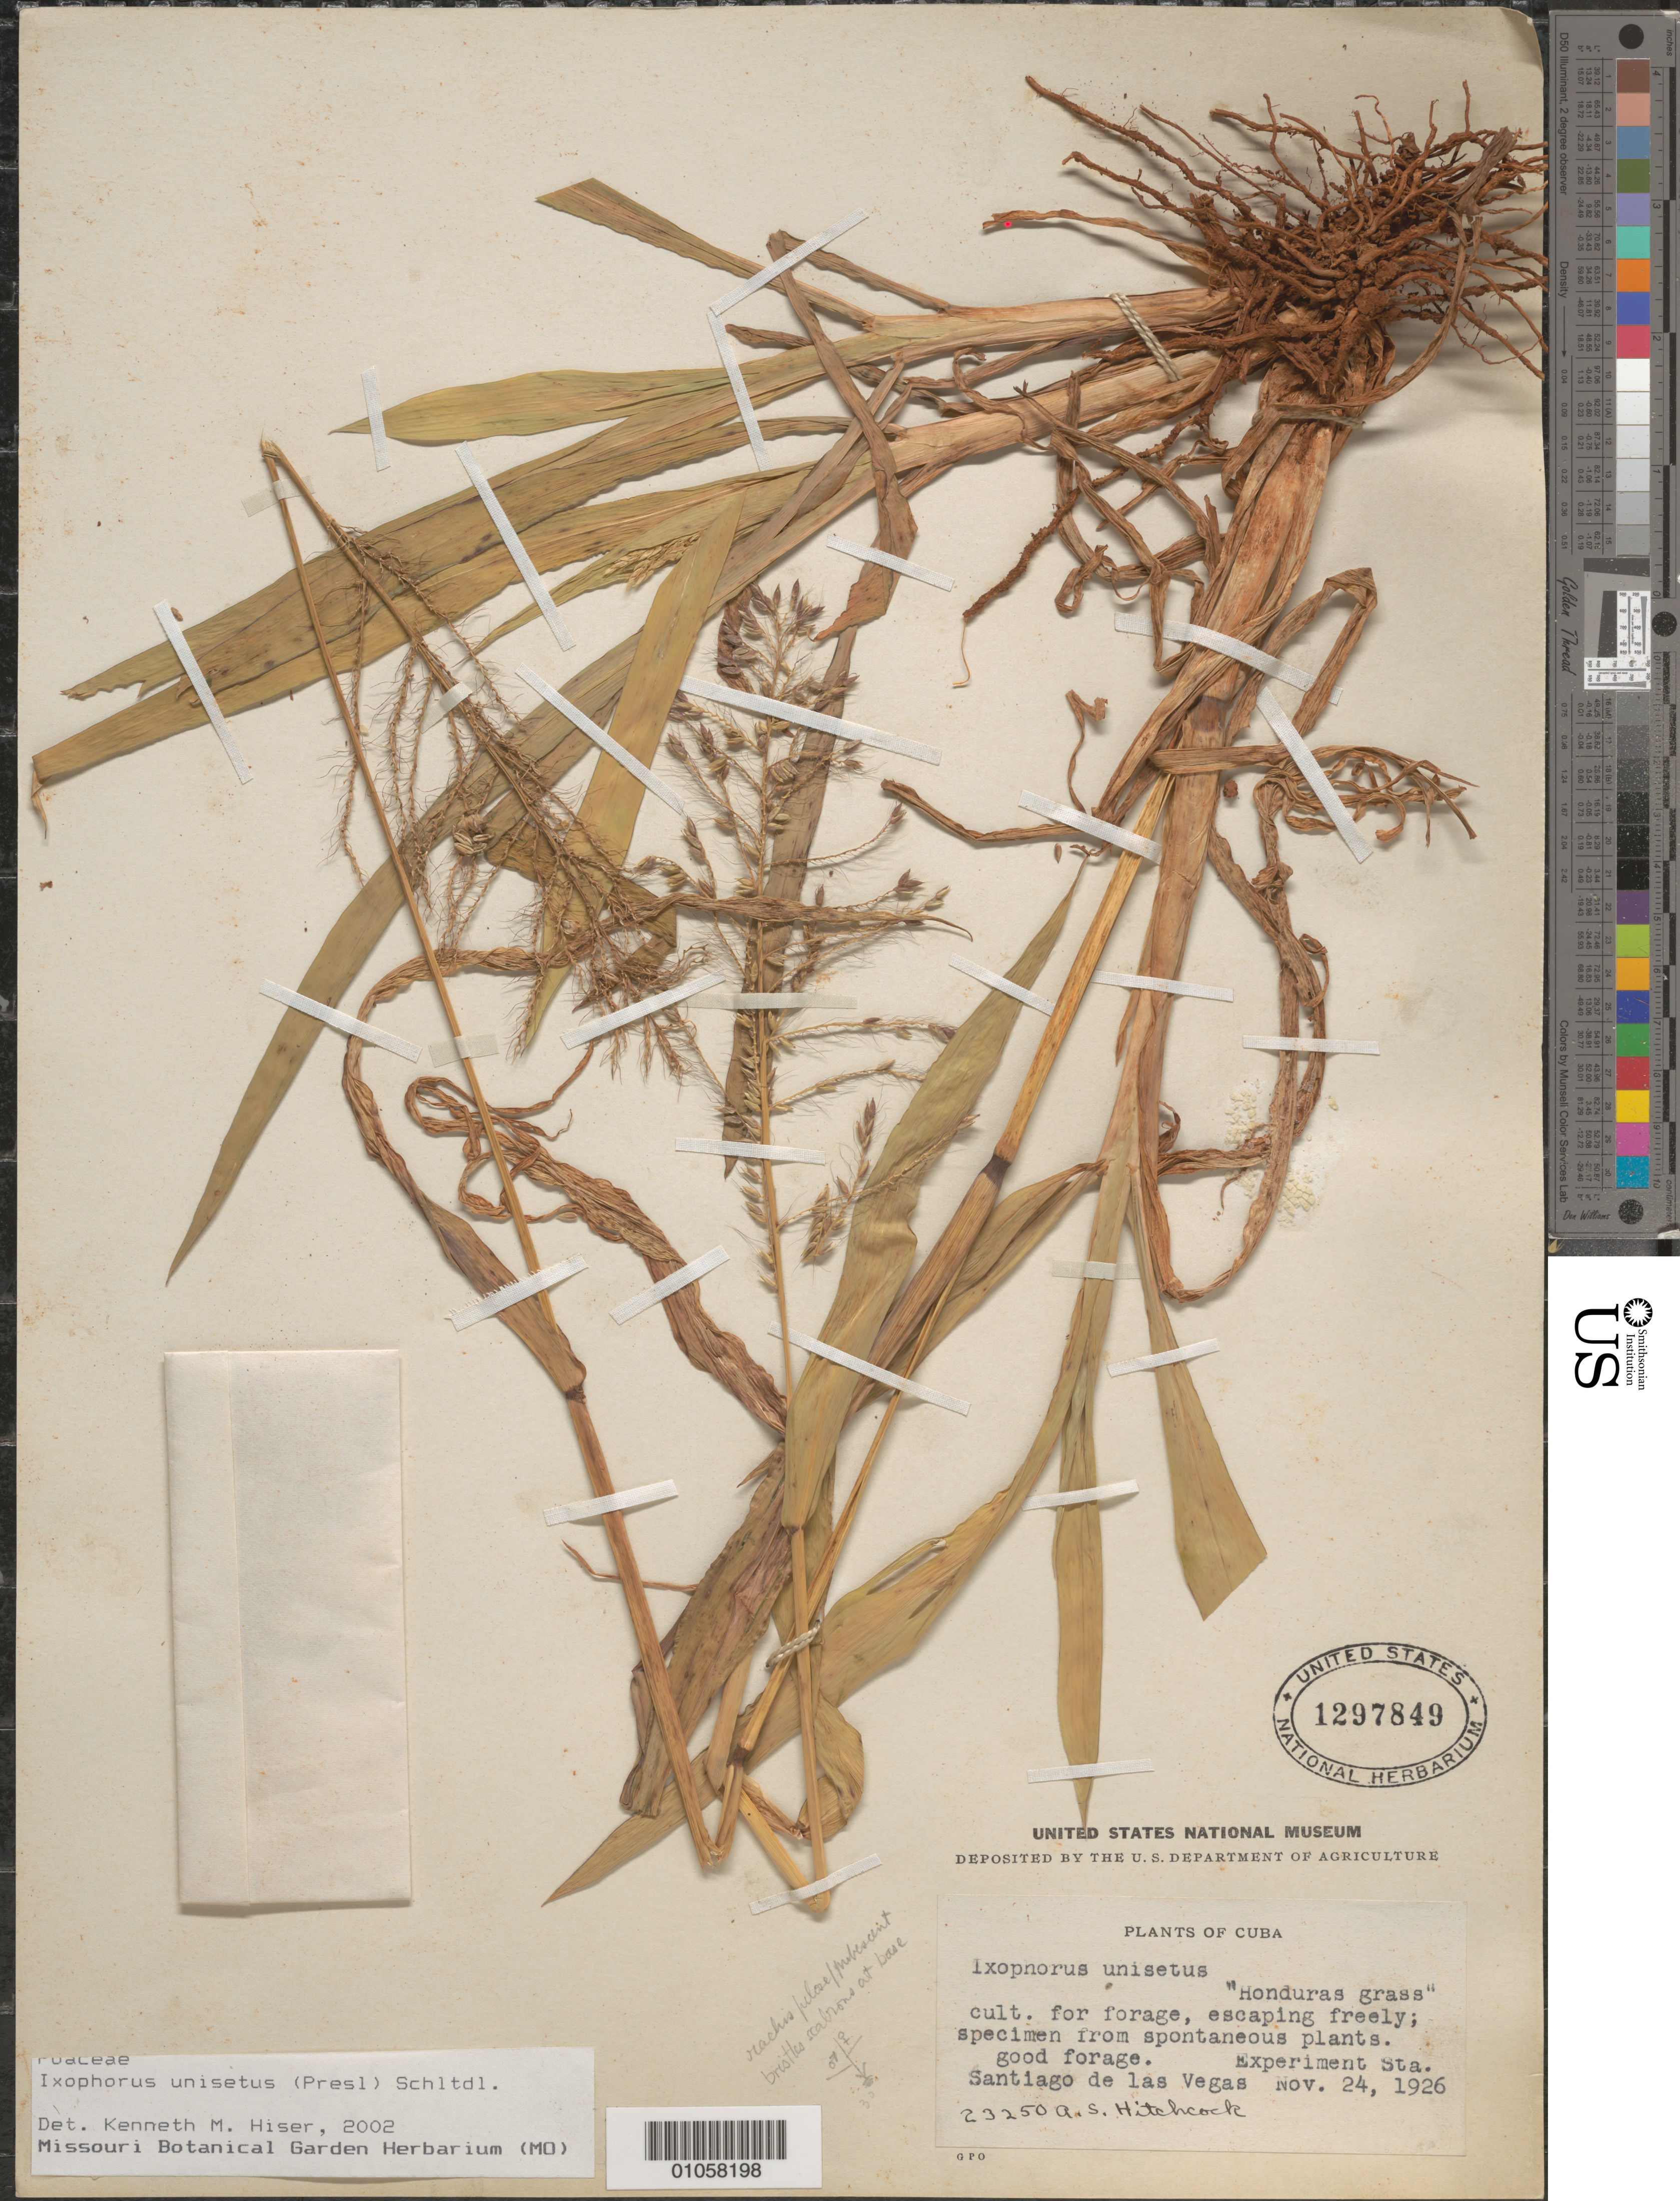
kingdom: Plantae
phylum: Tracheophyta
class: Liliopsida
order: Poales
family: Poaceae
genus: Ixophorus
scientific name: Ixophorus unisetus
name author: (J. Presl) Schltdl.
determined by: Hiser, K.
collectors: A. S. Hitchcock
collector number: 23250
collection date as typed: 24 Nov 1926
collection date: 1926-11-24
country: Cuba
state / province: La Habana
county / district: Municipio Boyeros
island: Cuba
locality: Experiment Station, Santiago de las Vegas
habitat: Cultivated for forage, escaping freely; specimen from spontaneous plants; food forage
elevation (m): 97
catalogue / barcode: US 1297849